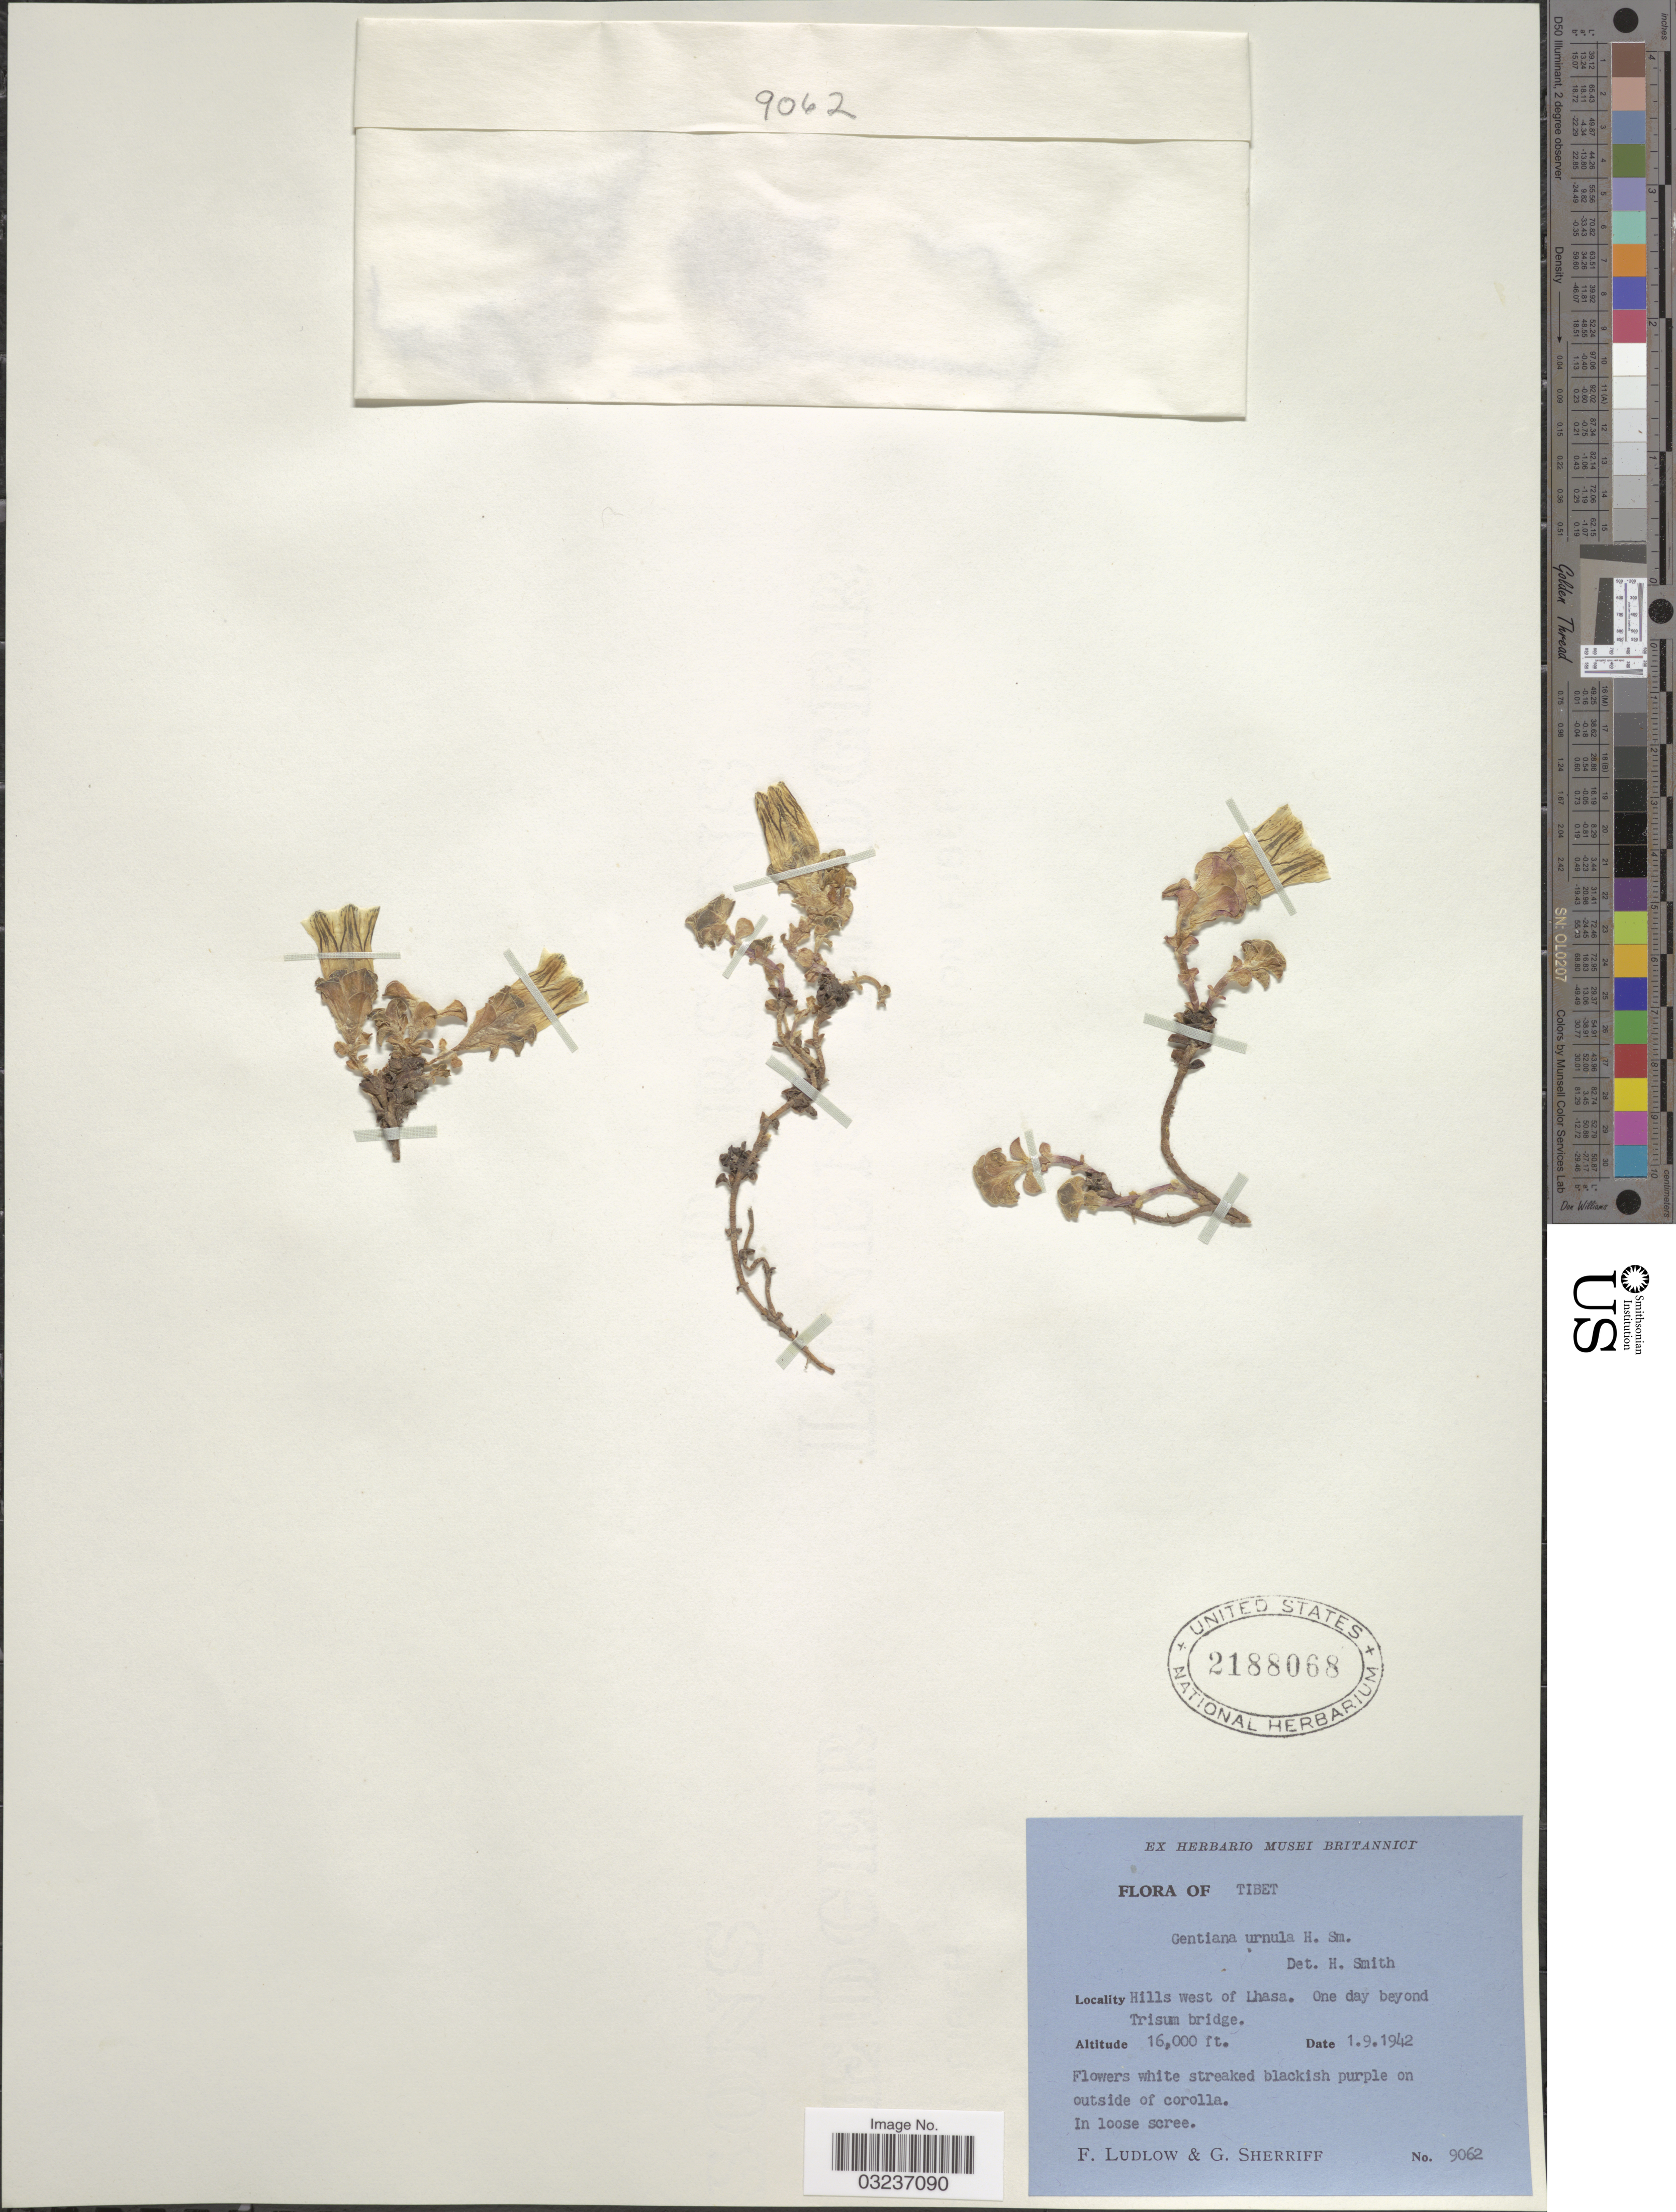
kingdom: Plantae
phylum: Tracheophyta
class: Magnoliopsida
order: Gentianales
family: Gentianaceae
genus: Gentiana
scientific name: Gentiana urnula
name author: Harry Sm.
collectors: F. Ludlow & G. Sherriff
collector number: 9062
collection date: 1942-09-01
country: China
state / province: Xizang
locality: Tibet. Hills west of Lhasa. One day beyond Trisum bridge.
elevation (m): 4877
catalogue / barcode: US 2188068